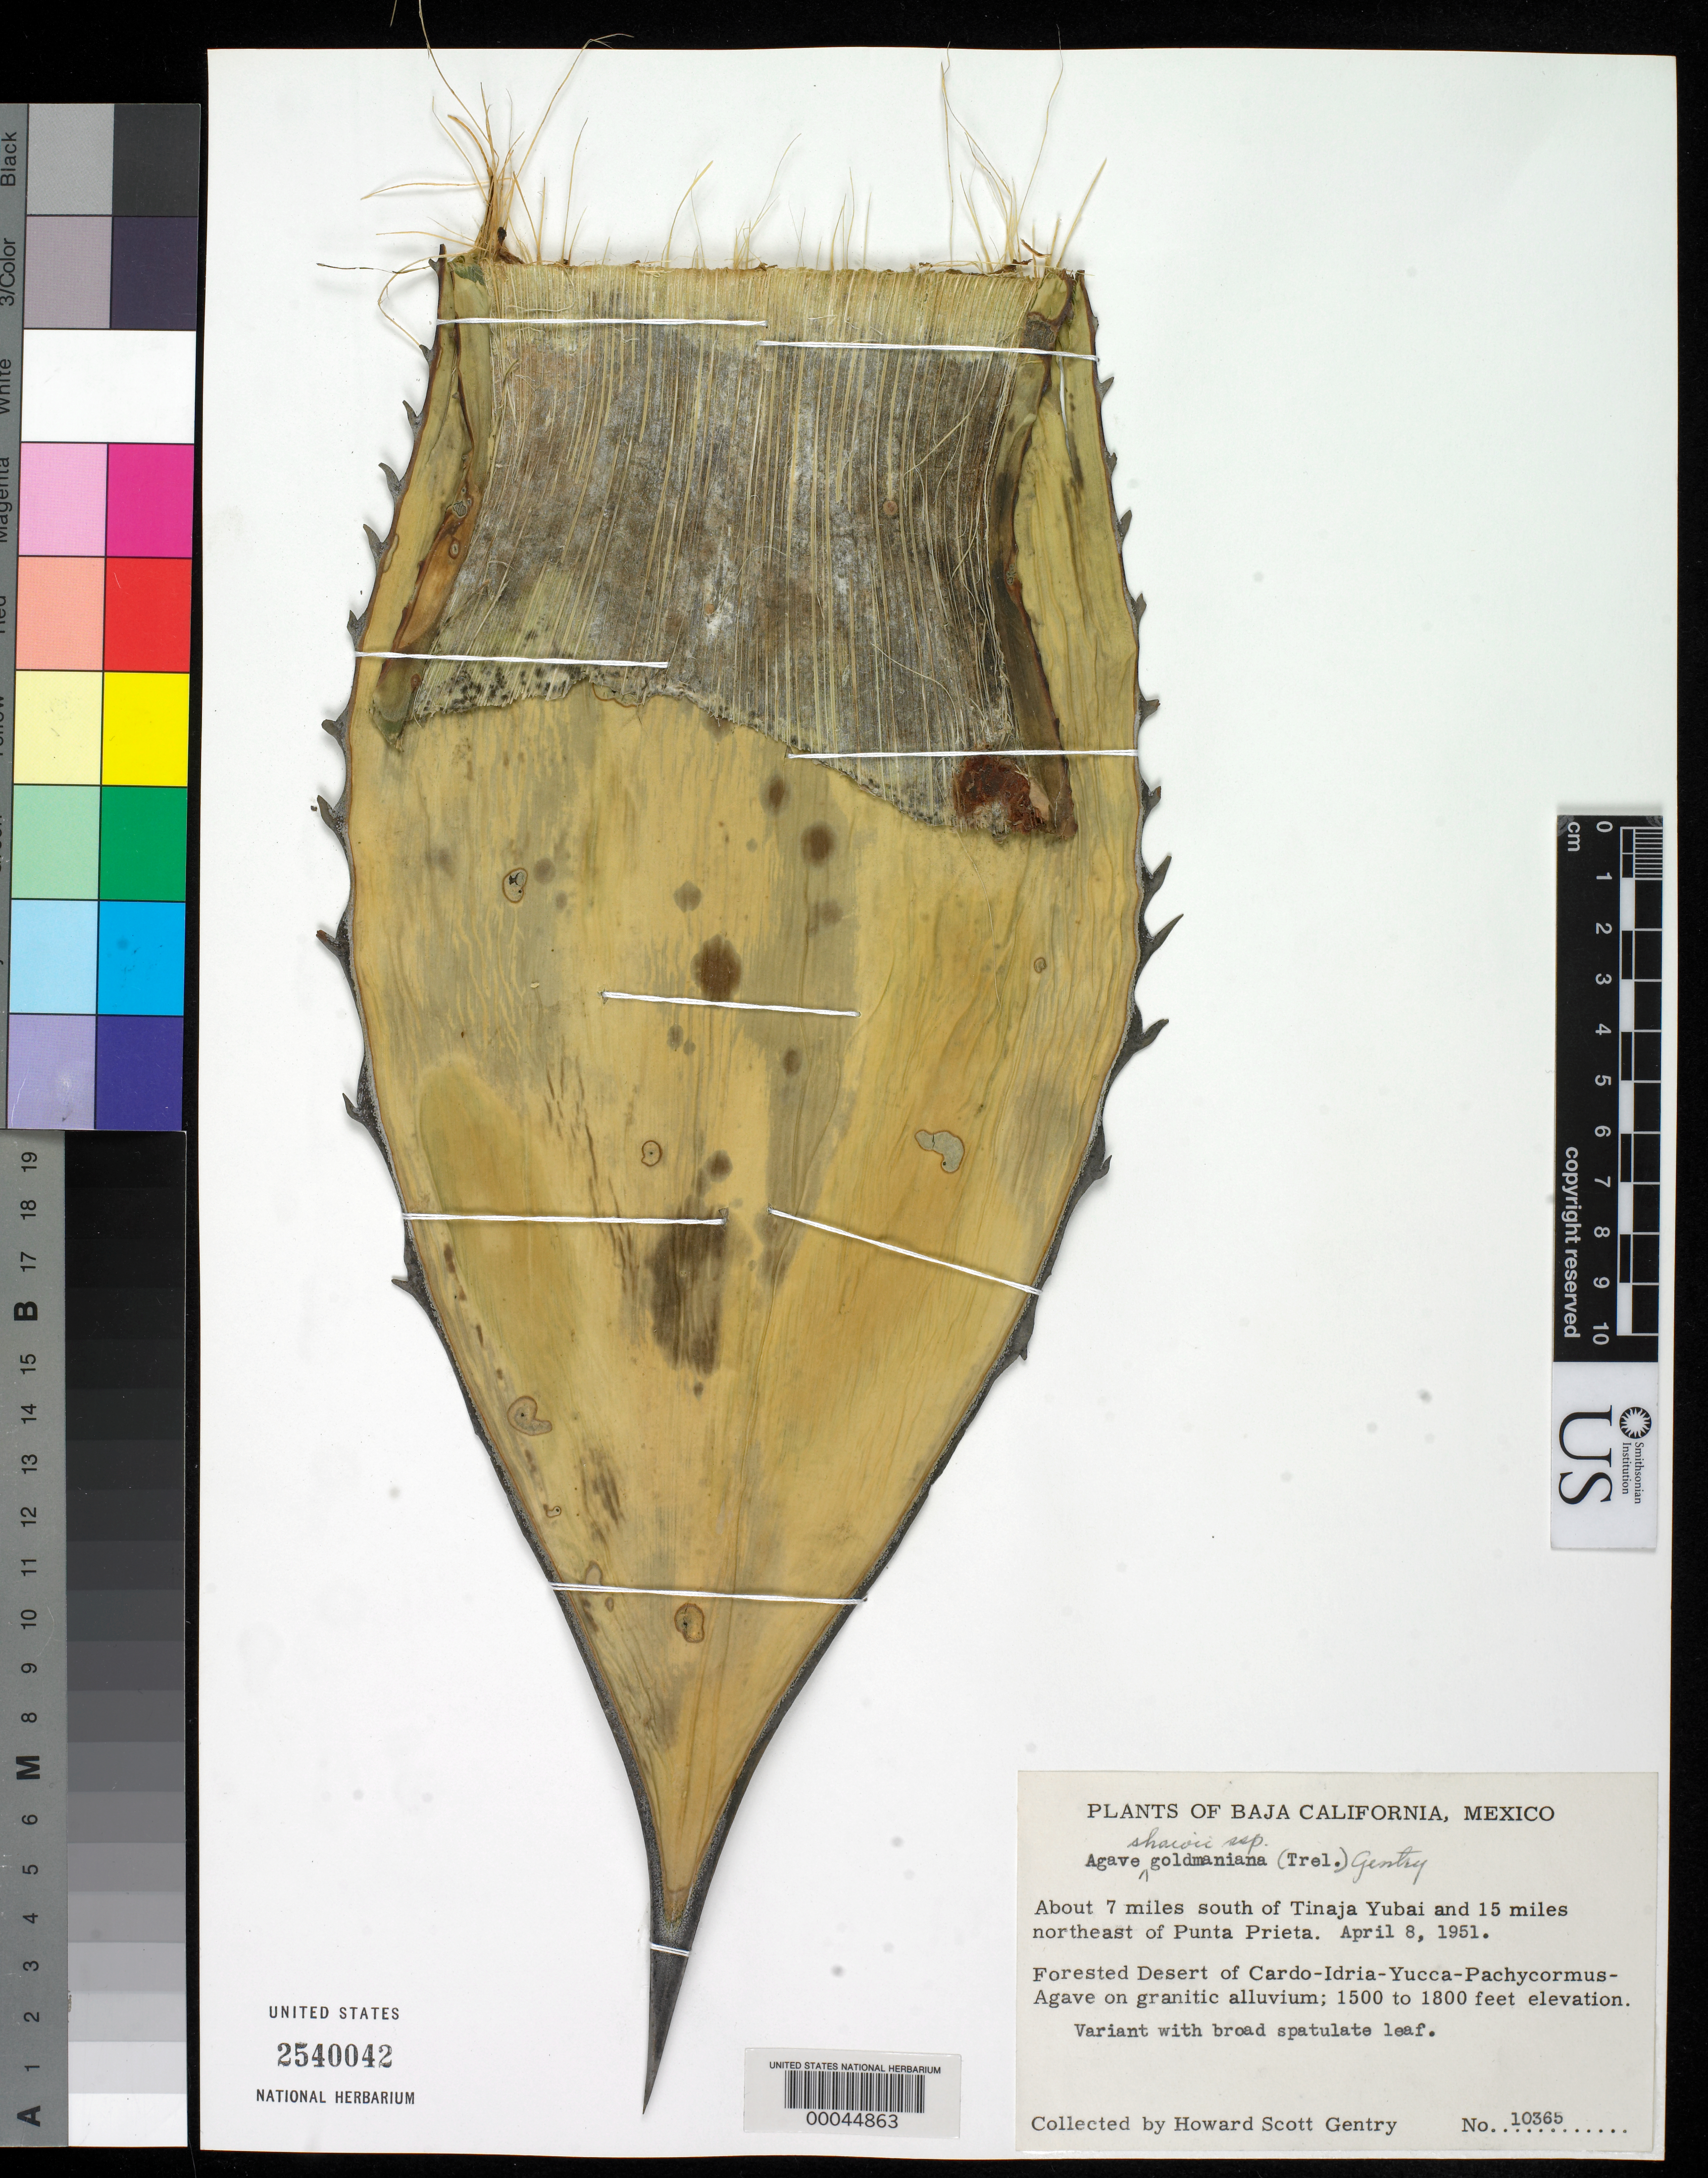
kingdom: Plantae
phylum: Tracheophyta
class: Liliopsida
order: Asparagales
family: Asparagaceae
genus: Agave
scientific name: Agave shawii subsp. goldmaniana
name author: (Trel.) Gentry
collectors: H. S. Gentry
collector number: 10365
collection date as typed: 08 Apr 1951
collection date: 1951-04-08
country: Mexico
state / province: Baja California Norte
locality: About 7 mi S of Tinaja Yubai and 15 mi NE of Punta Prieta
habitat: Forested desert on granitic alluvium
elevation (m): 457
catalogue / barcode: US 2540042